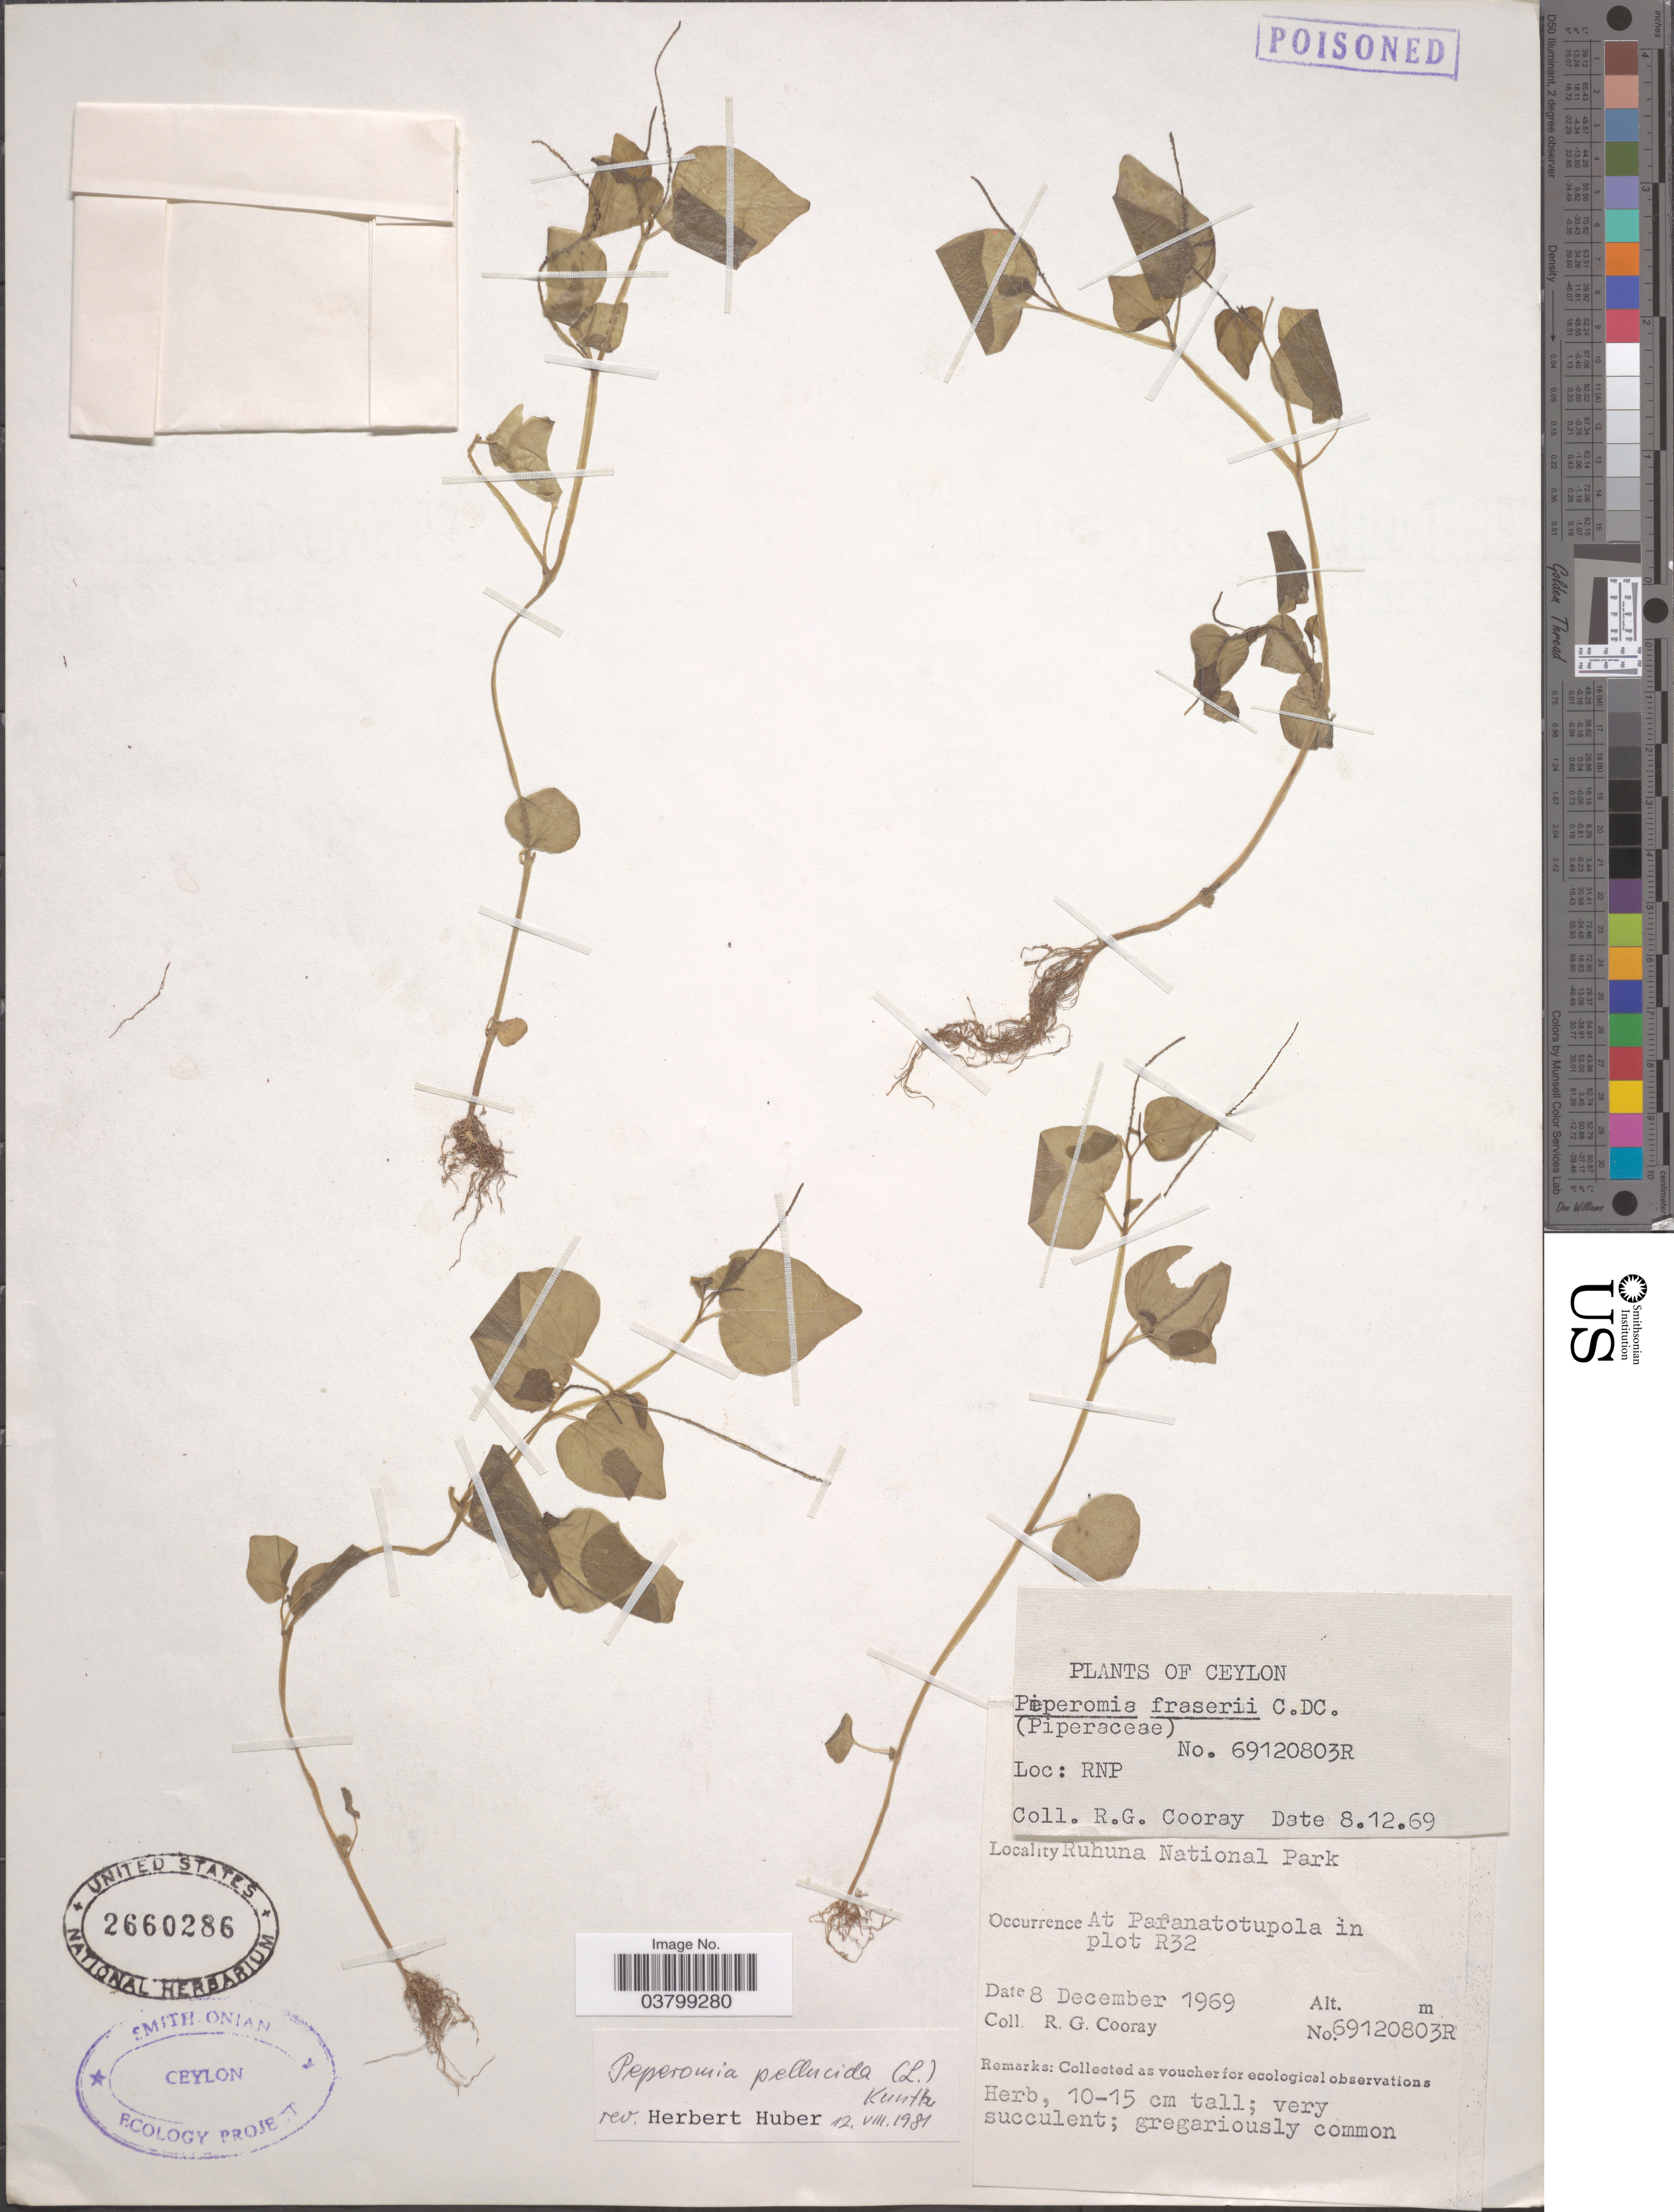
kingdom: Plantae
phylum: Tracheophyta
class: Magnoliopsida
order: Piperales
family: Piperaceae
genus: Peperomia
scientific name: Peperomia pellucida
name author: (L.) Kunth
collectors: R. Cooray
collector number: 69120803R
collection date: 1969-12-08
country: Sri Lanka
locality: Ceylon. Ruhuna National Park. At Paranatotupola in plot R32.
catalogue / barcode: US 2660286